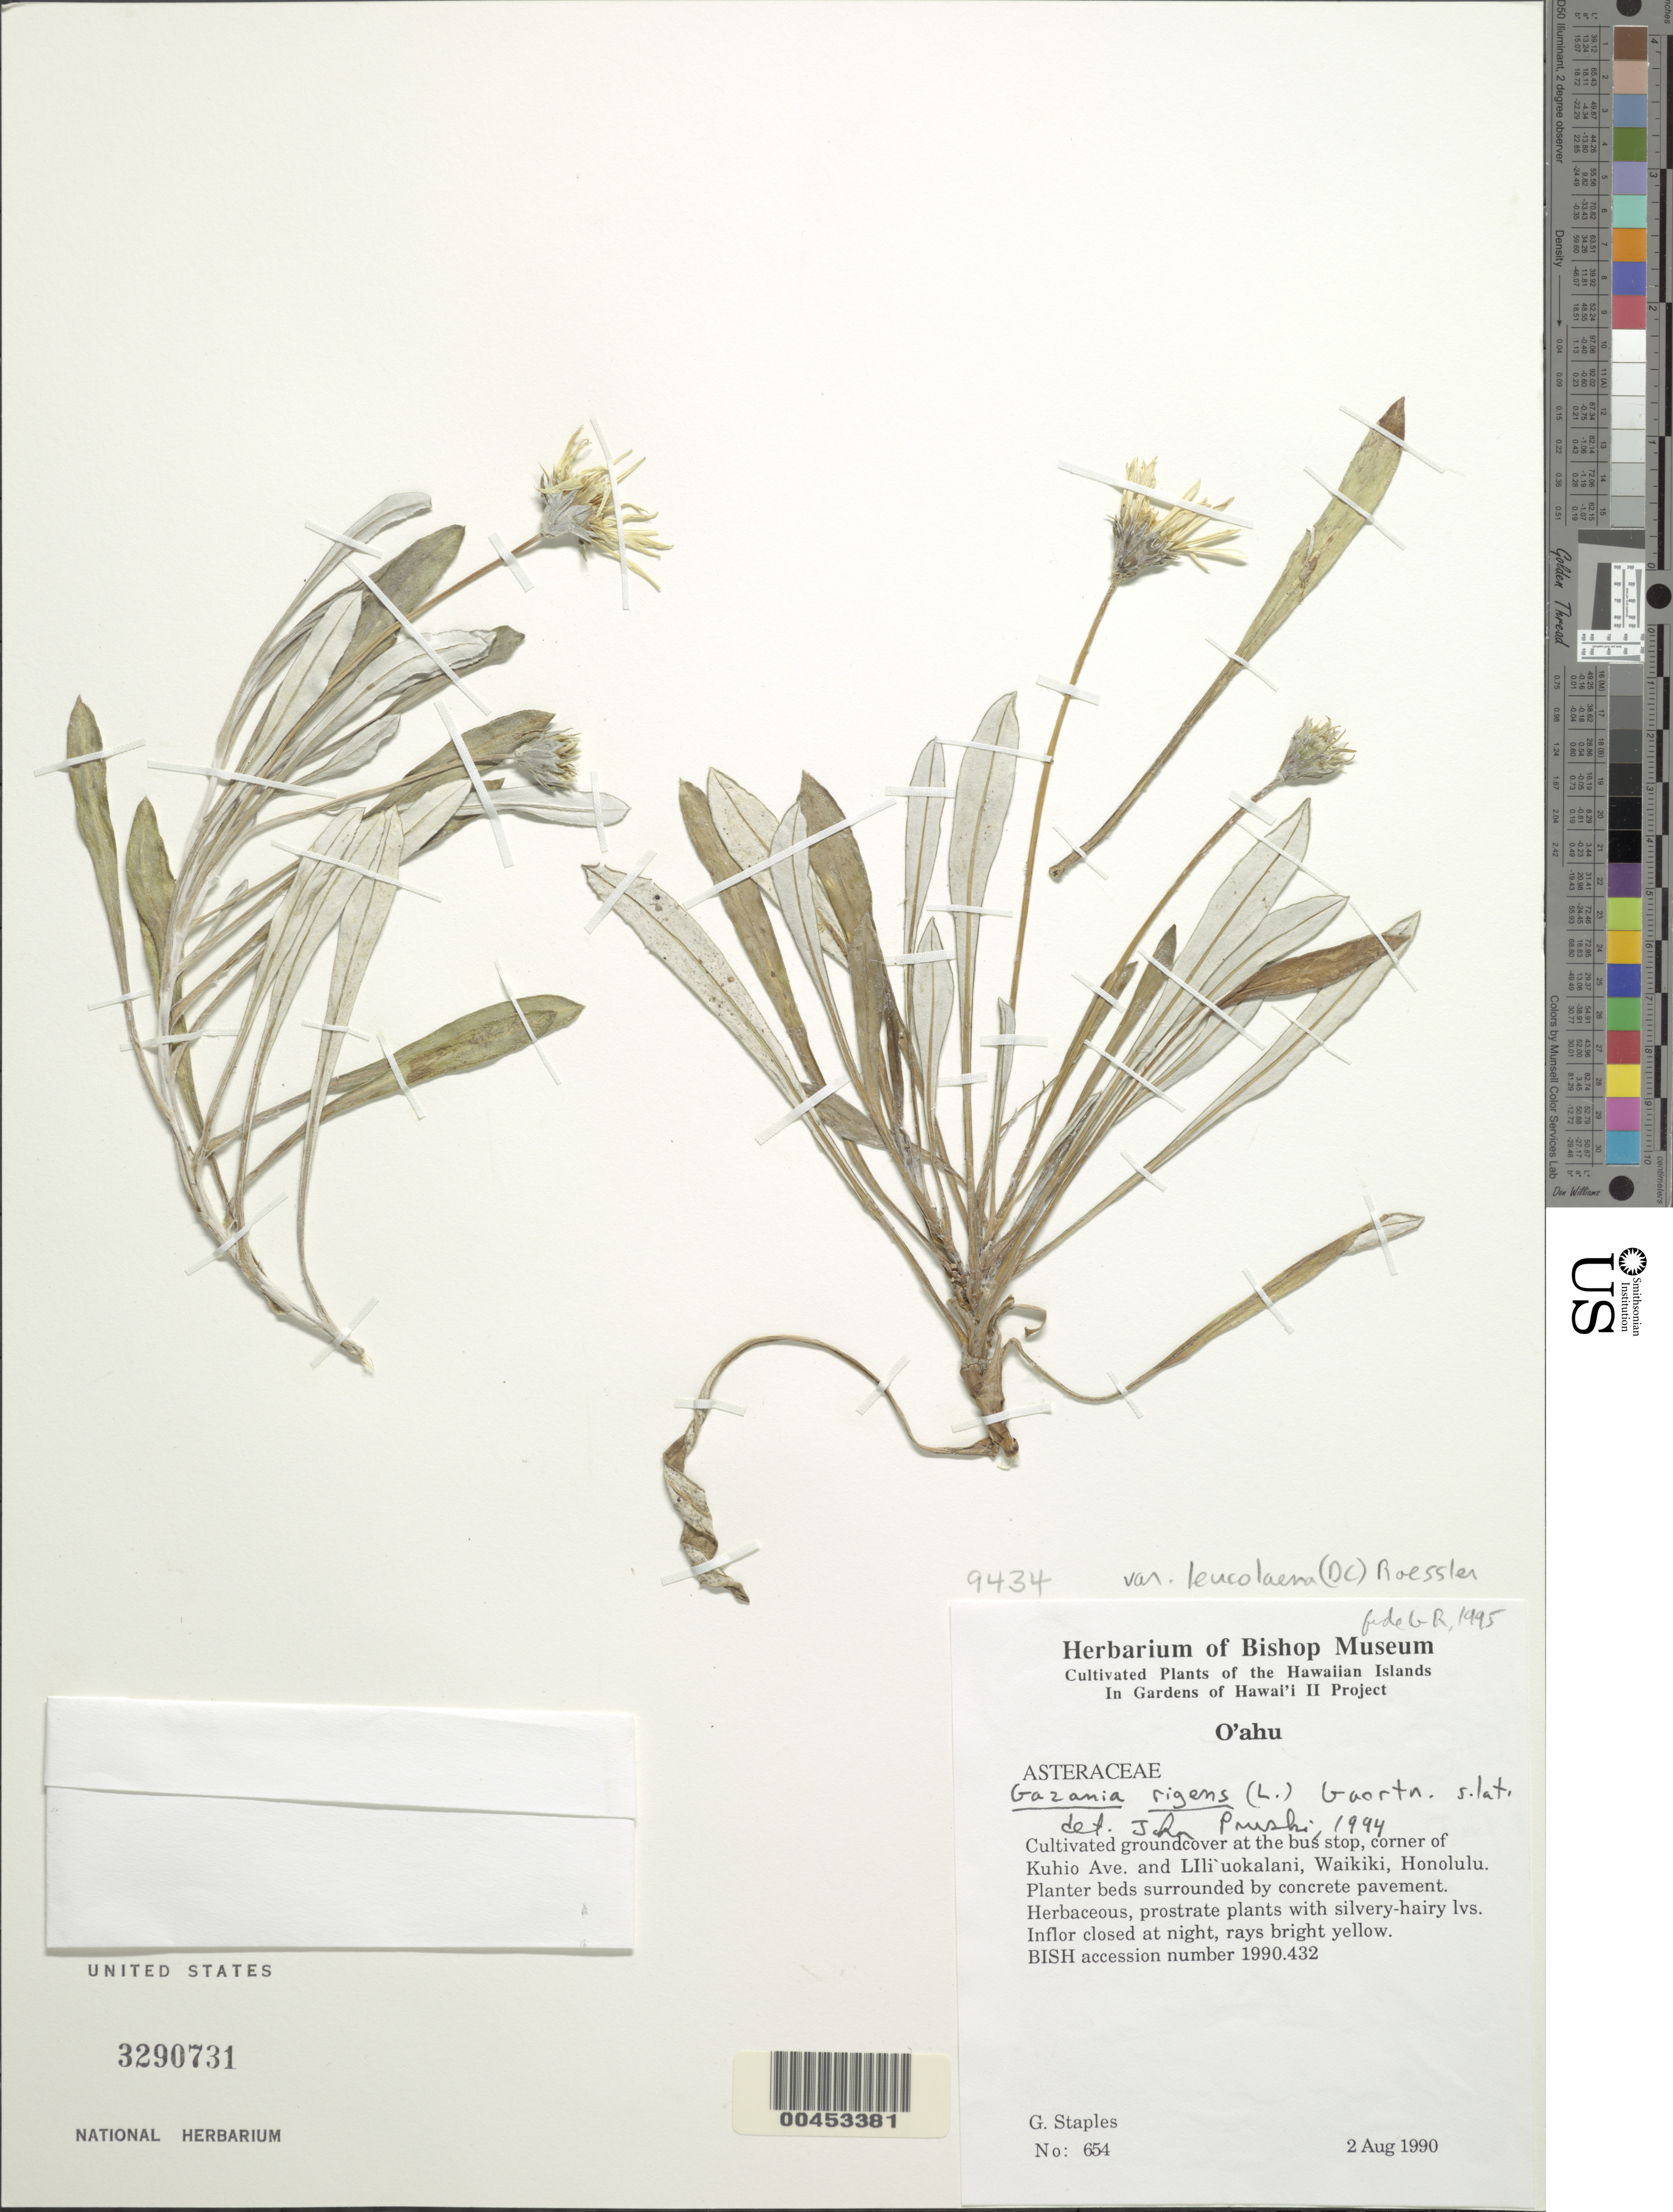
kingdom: Plantae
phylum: Tracheophyta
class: Magnoliopsida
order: Asterales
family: Asteraceae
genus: Gazania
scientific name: Gazania rigens subsp. leucolaena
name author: (DC.) Roessler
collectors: G. Staples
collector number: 654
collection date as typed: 2 Aug 1990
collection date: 1990-08-02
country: United States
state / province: Hawaii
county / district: Honolulu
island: Oahu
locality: Corner of Kuhio Ave & Lili'uokalani, Waikiki, Honolulu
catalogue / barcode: US 3290731